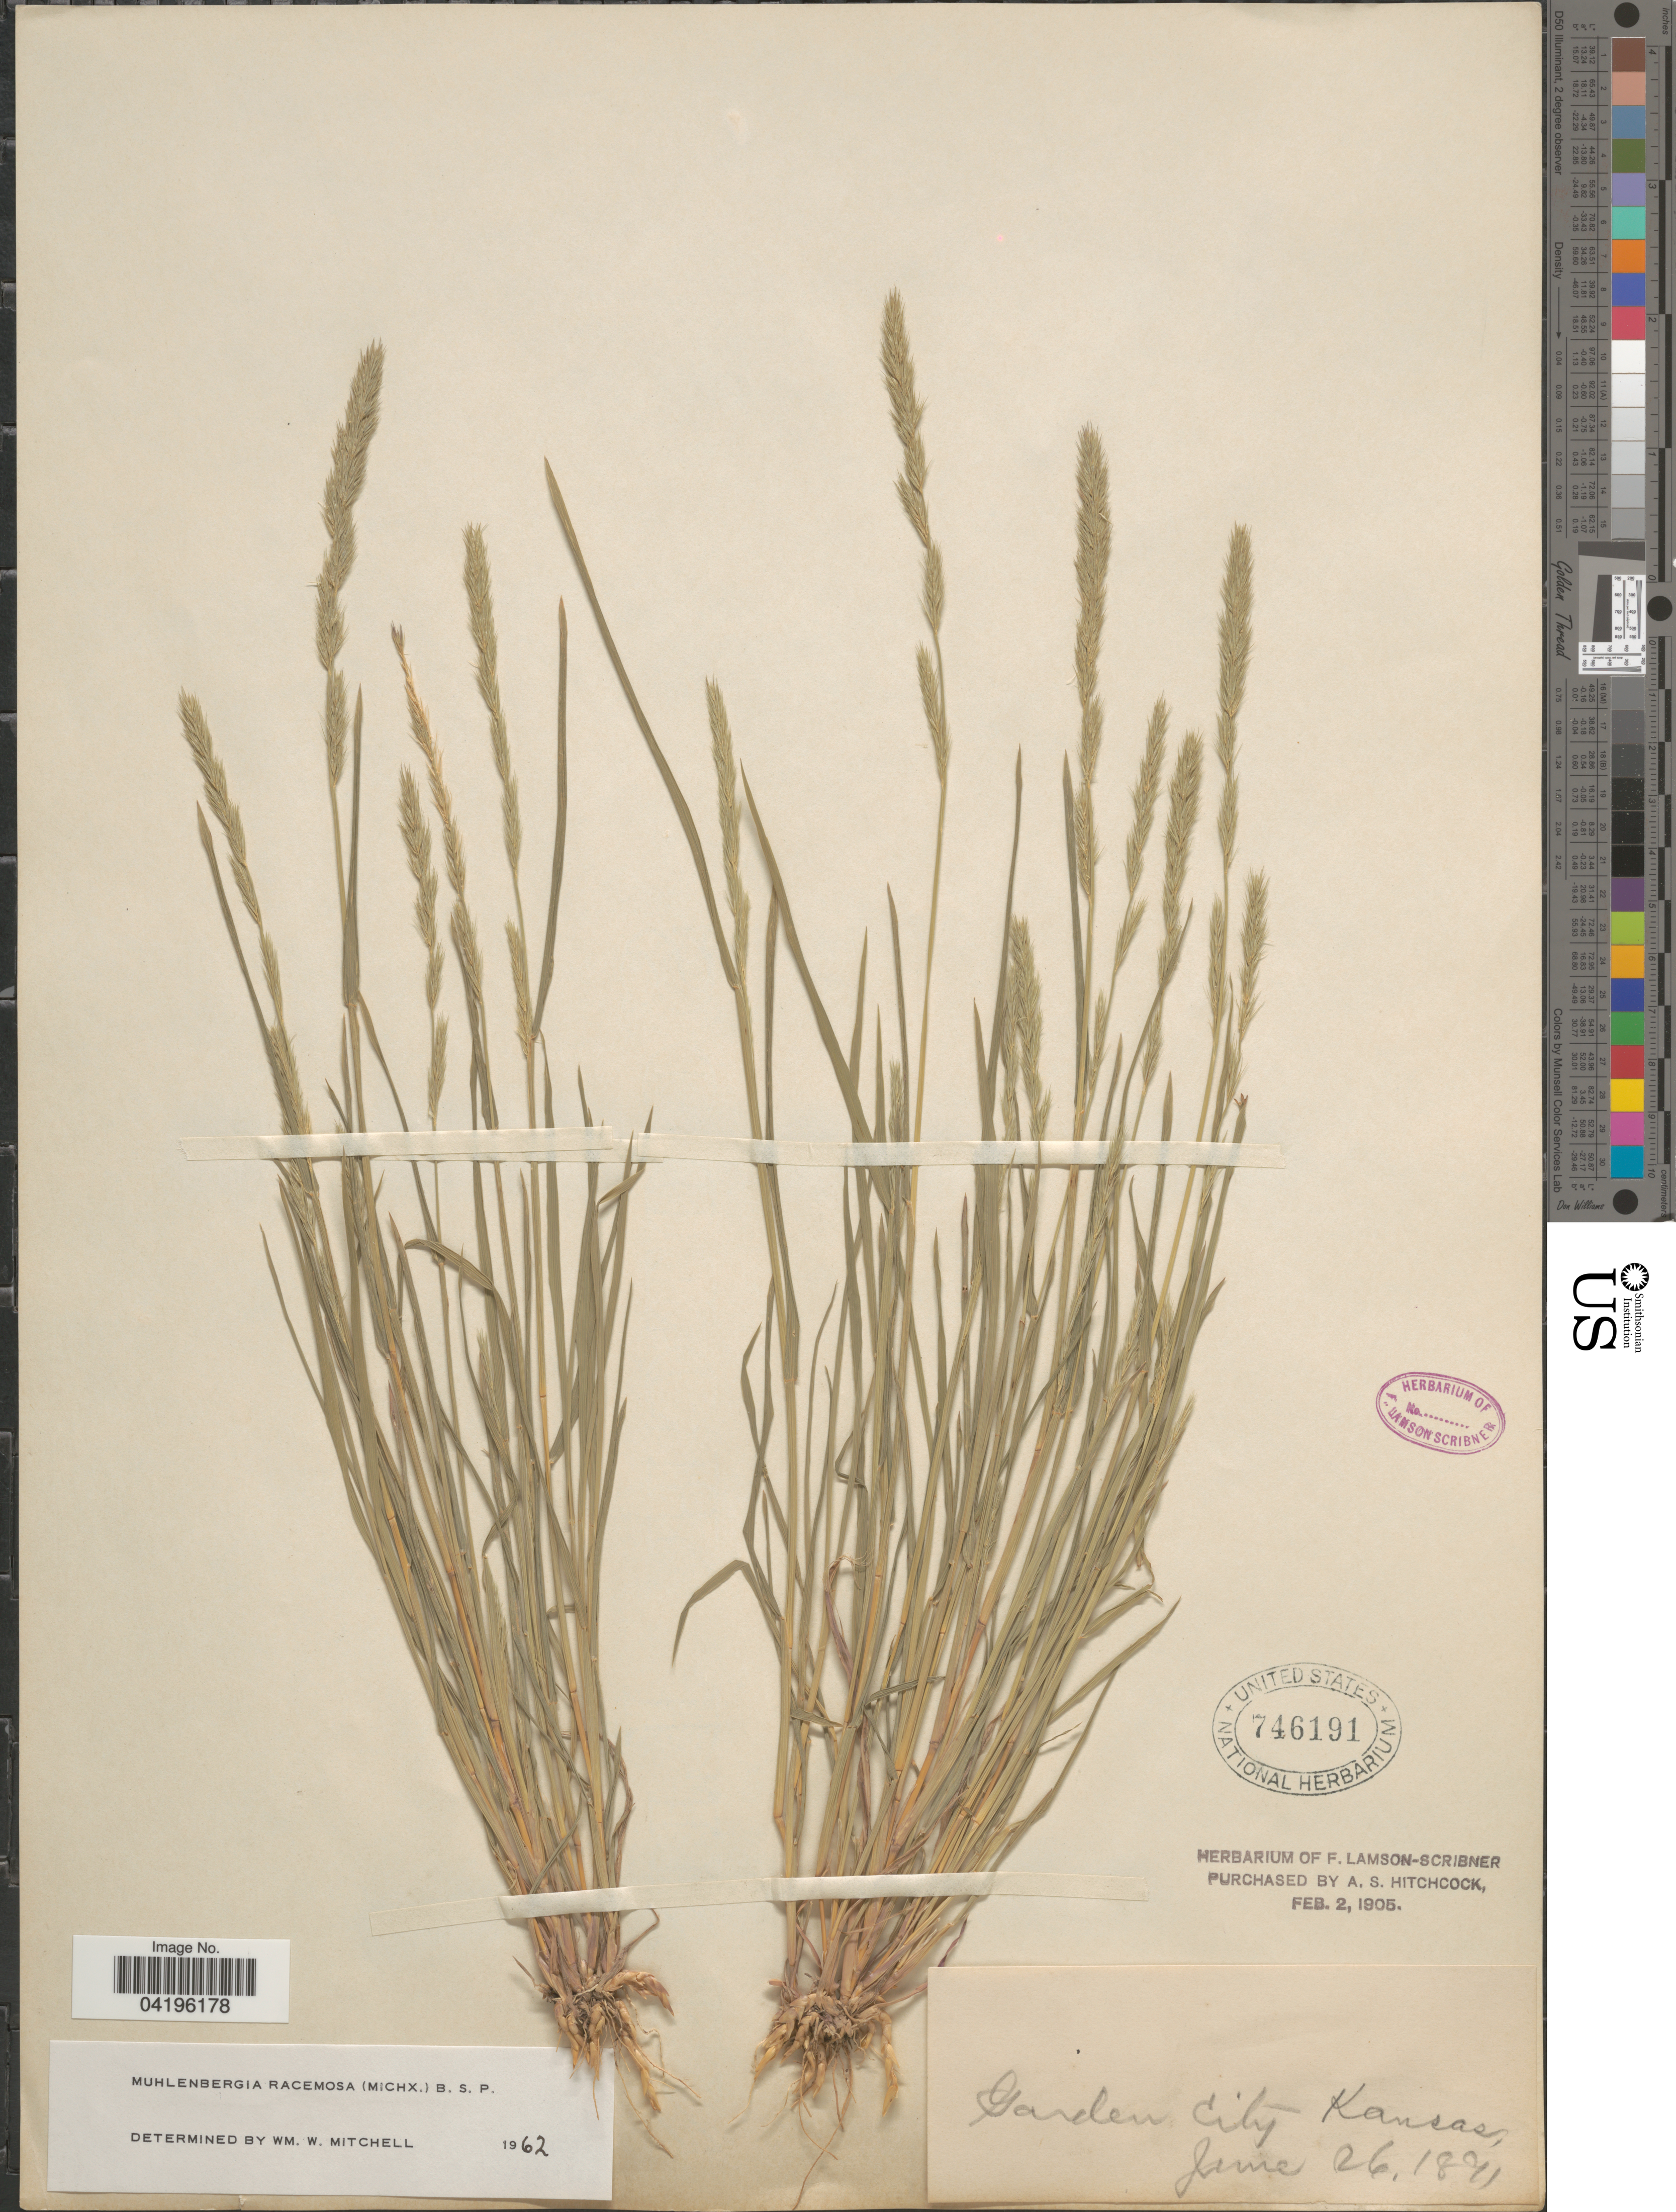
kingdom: Plantae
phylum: Tracheophyta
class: Liliopsida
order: Poales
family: Poaceae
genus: Muhlenbergia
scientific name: Muhlenbergia racemosa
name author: (Michx.) Britton et al.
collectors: ex herb. F. Lamson Scribner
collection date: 1891-06-26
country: United States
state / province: Kansas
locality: Garden City.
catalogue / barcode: US 746191